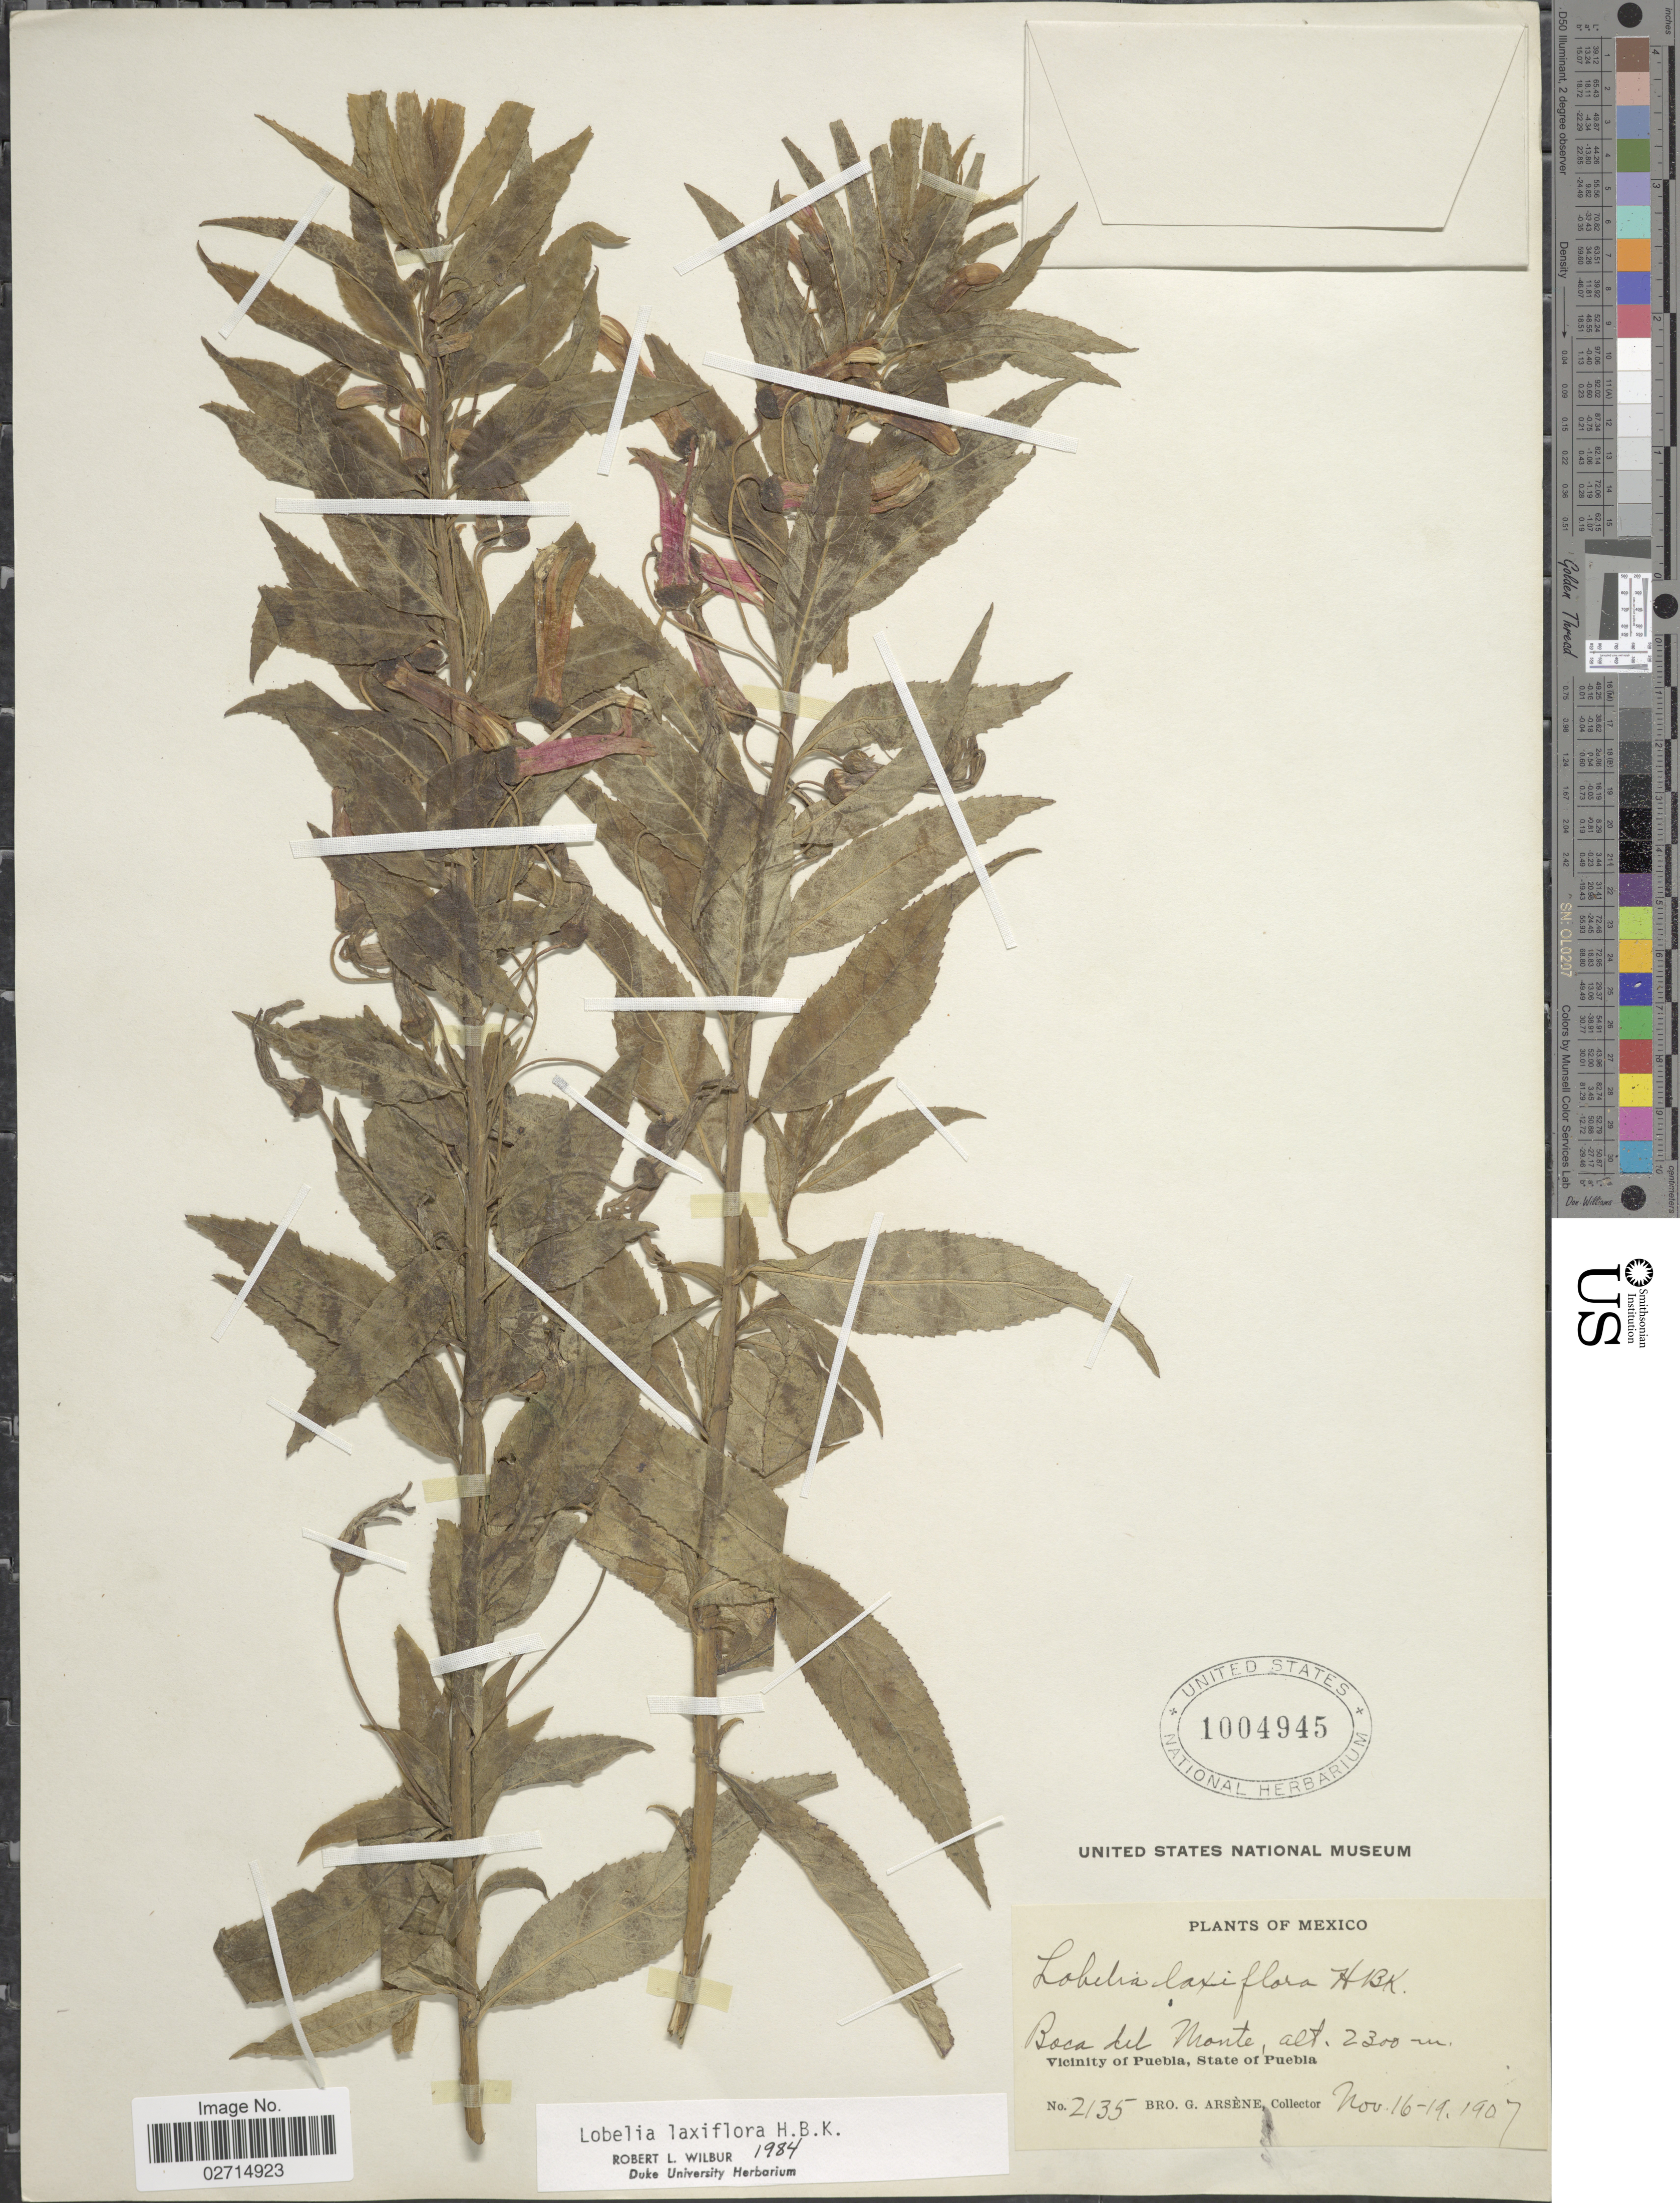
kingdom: Plantae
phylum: Tracheophyta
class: Magnoliopsida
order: Asterales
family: Campanulaceae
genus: Lobelia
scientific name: Lobelia laxiflora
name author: Kunth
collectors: Bro. G. Arsène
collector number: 2135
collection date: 1907-11-16/1907-11-19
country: Mexico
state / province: Puebla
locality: Boca del Monte, Vicinity of Puebla, State of Puebla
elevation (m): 2300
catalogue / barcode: US 1004945